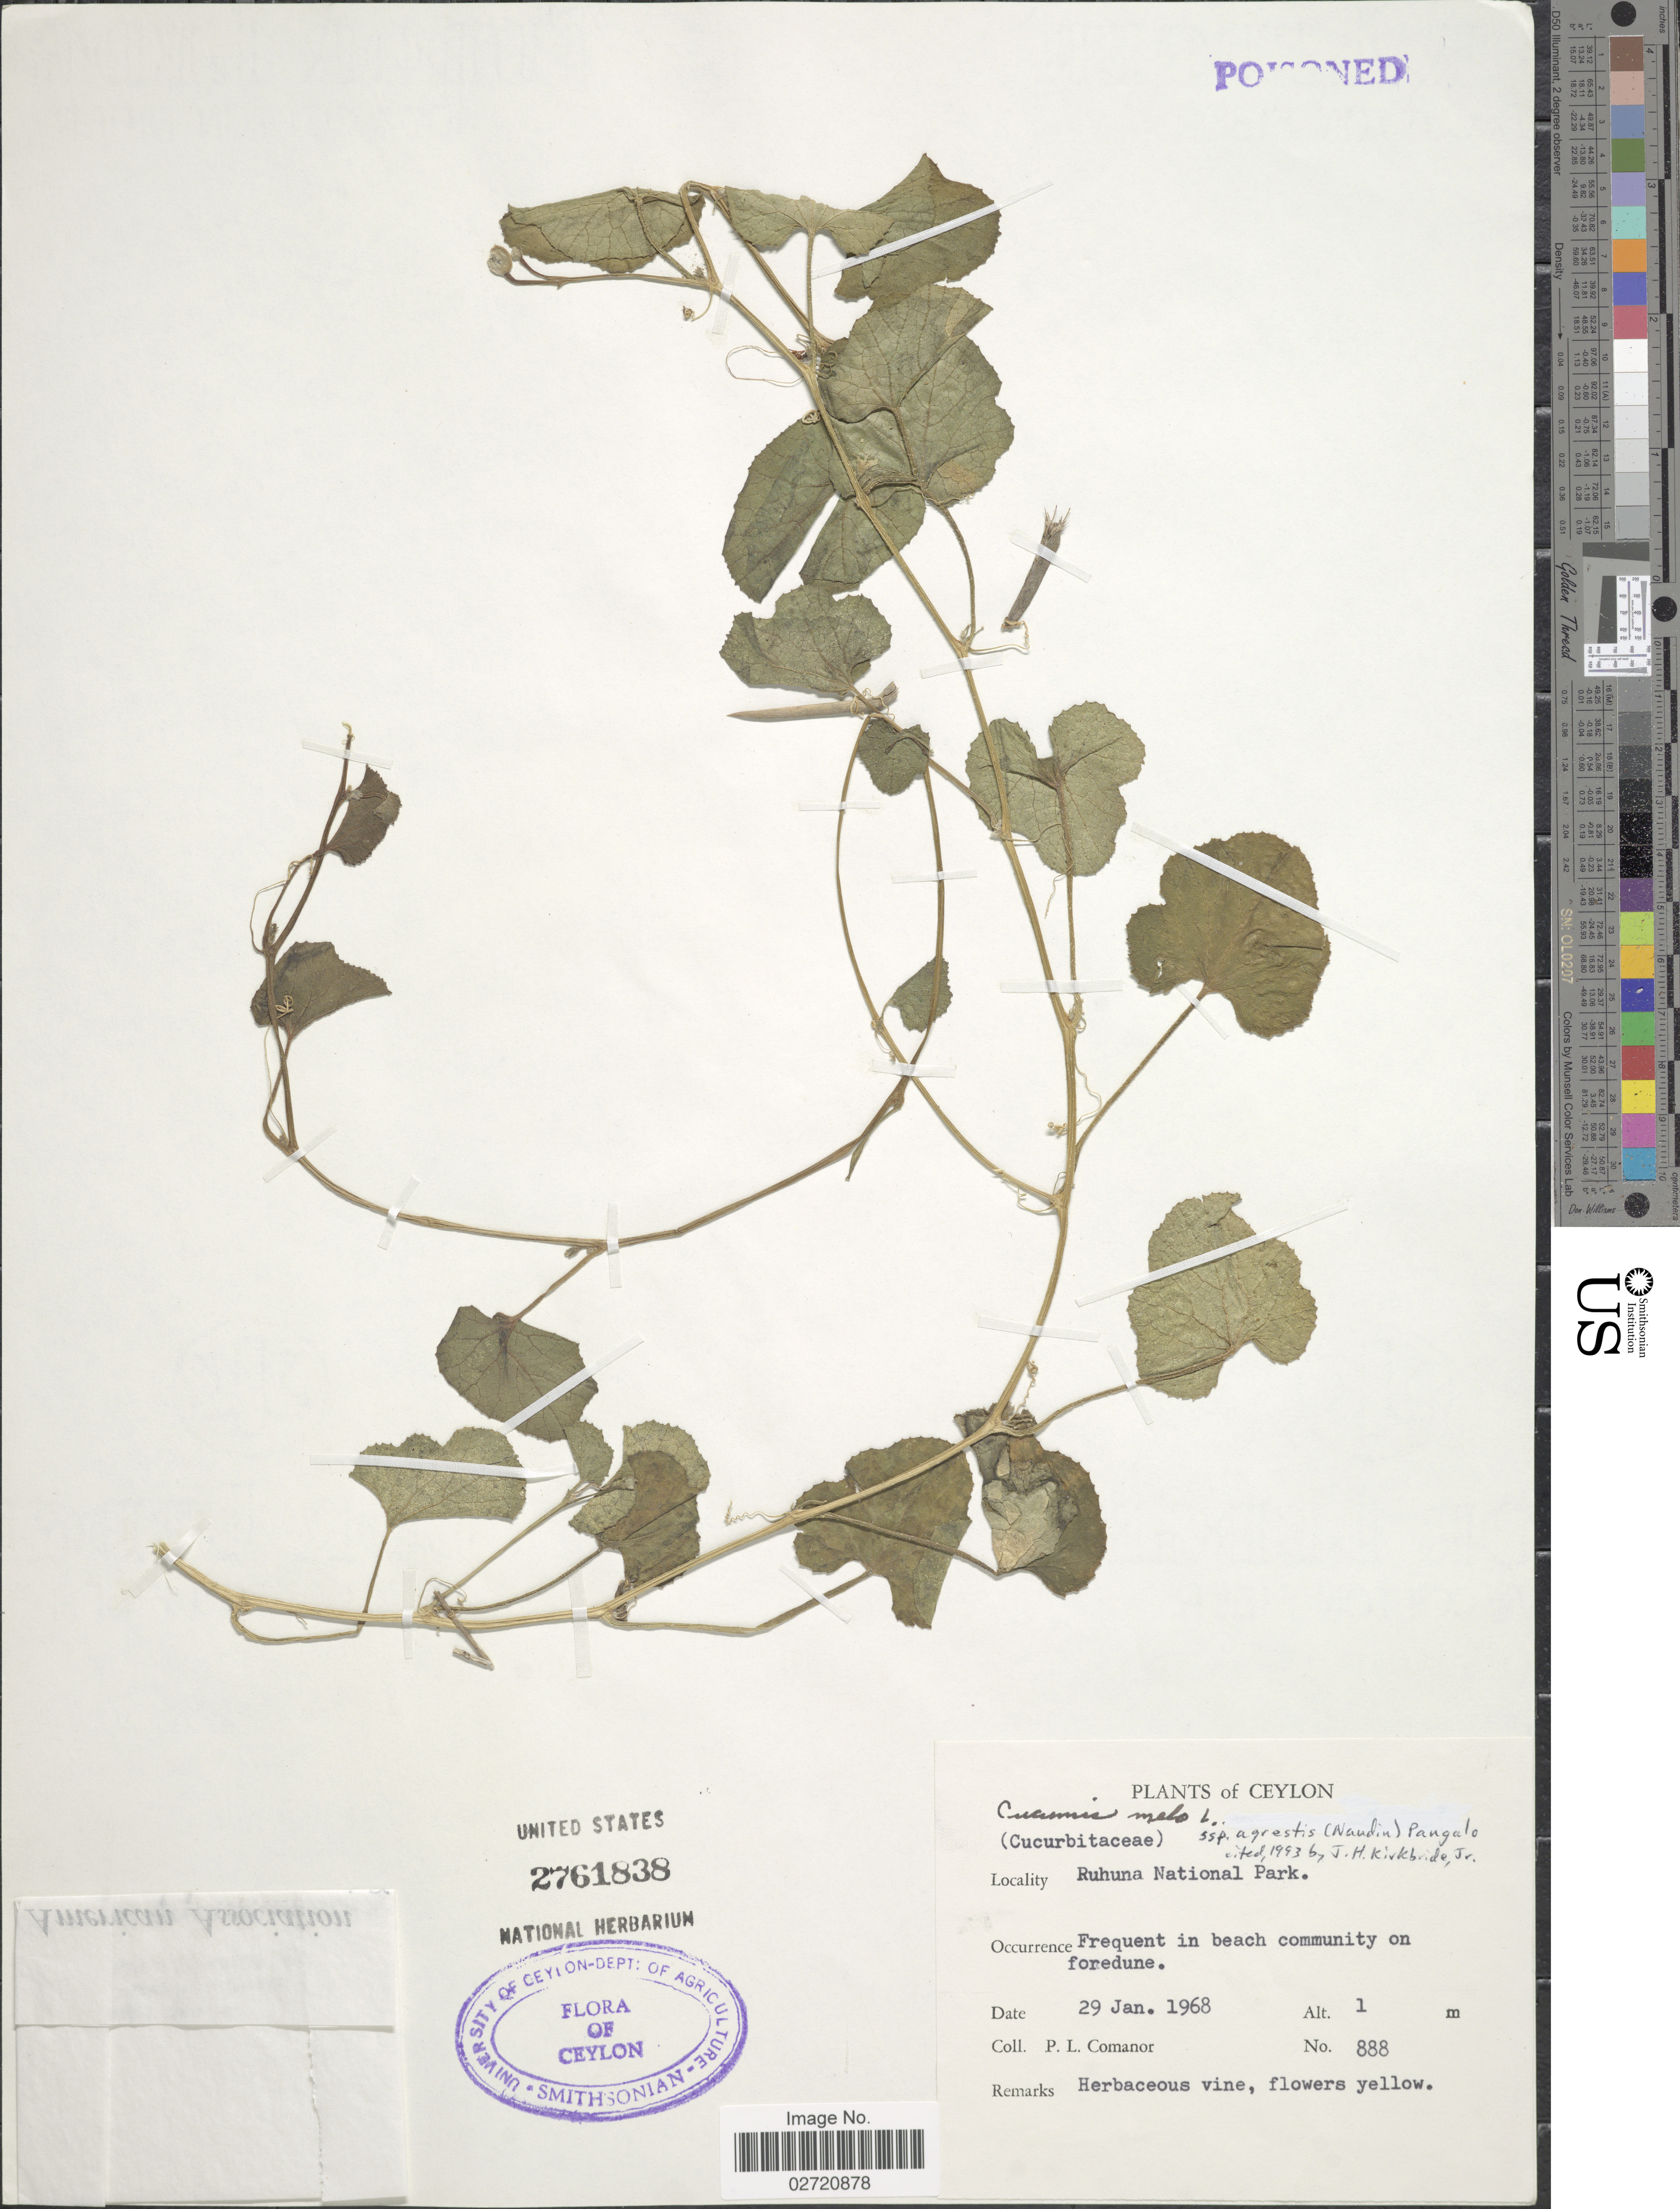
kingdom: Plantae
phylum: Tracheophyta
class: Magnoliopsida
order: Cucurbitales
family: Cucurbitaceae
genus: Cucumis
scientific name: Cucumis melo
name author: L.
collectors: P. Comanor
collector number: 888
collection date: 1968-01-29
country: Sri Lanka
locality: Ceylon. Ruhuna National Park.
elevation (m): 1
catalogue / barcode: US 2761838